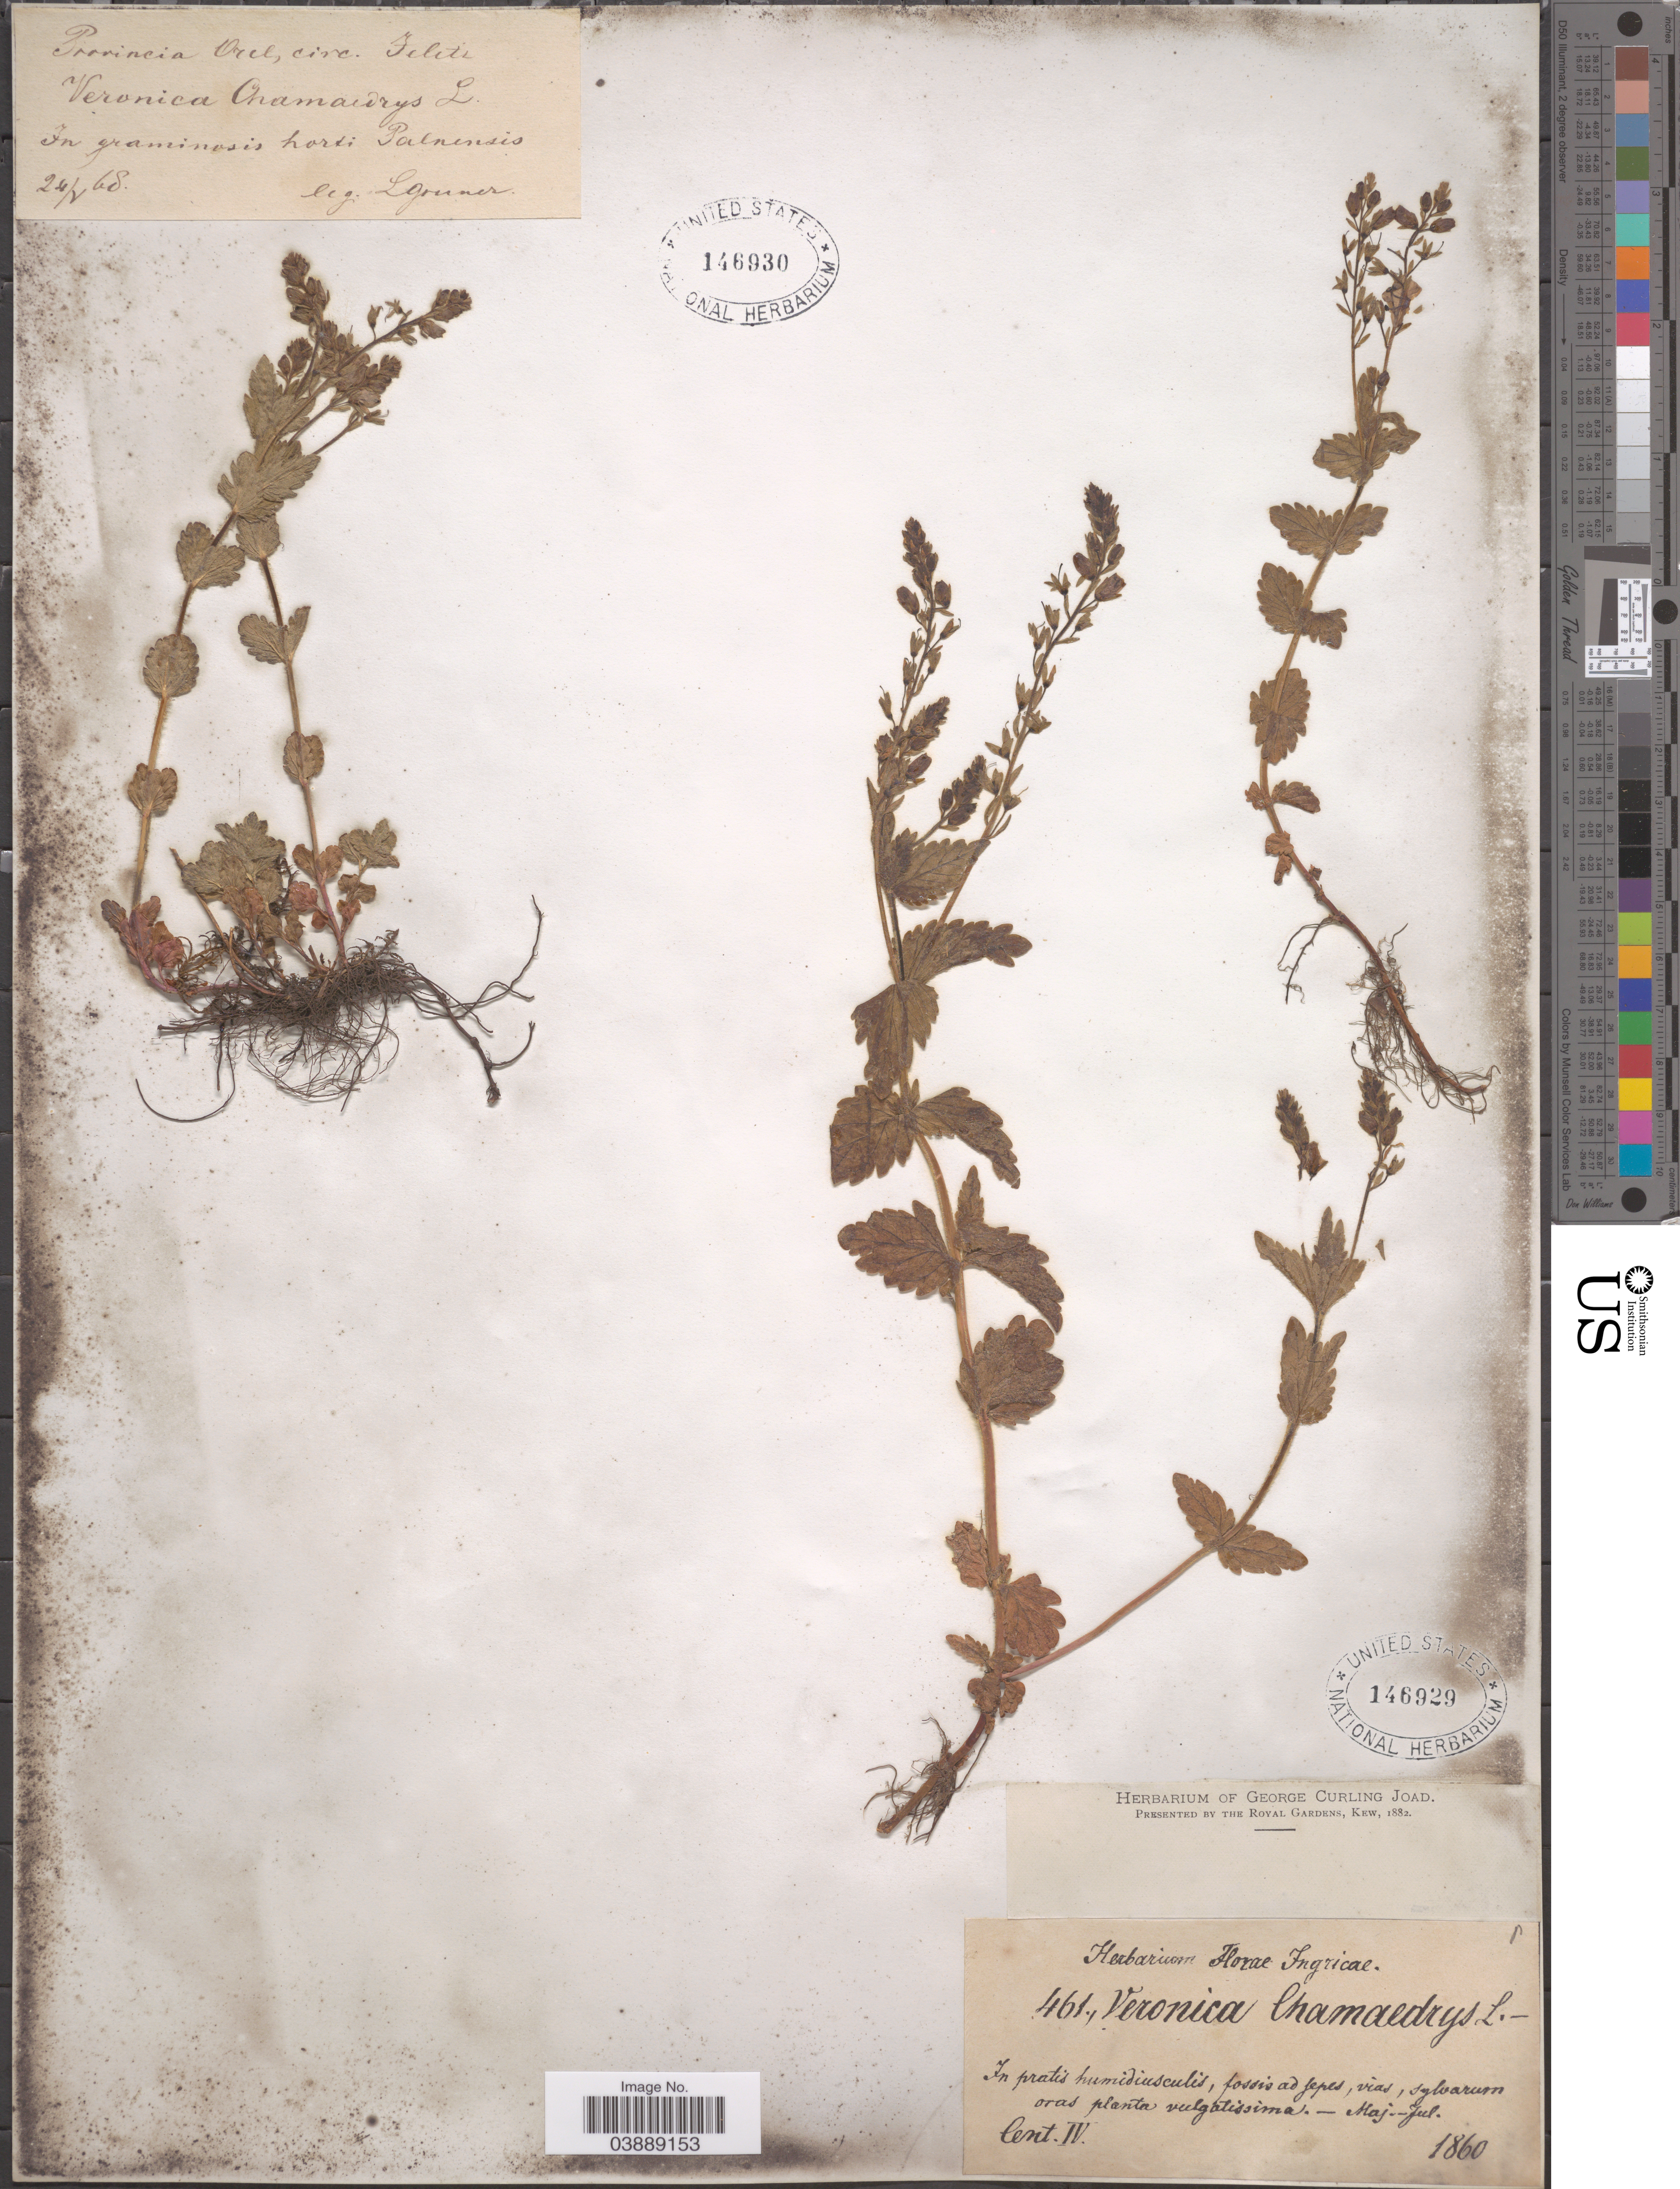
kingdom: Plantae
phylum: Tracheophyta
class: Magnoliopsida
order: Lamiales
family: Plantaginaceae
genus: Veronica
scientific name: Veronica chamaedrys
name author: L.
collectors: L. F. Gruner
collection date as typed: Transcribed d/m/y: 24/5/68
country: Russian Federation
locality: Provincia Orel, circ. Felitz. In graminosis horti Palnensis.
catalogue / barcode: US 146930-2